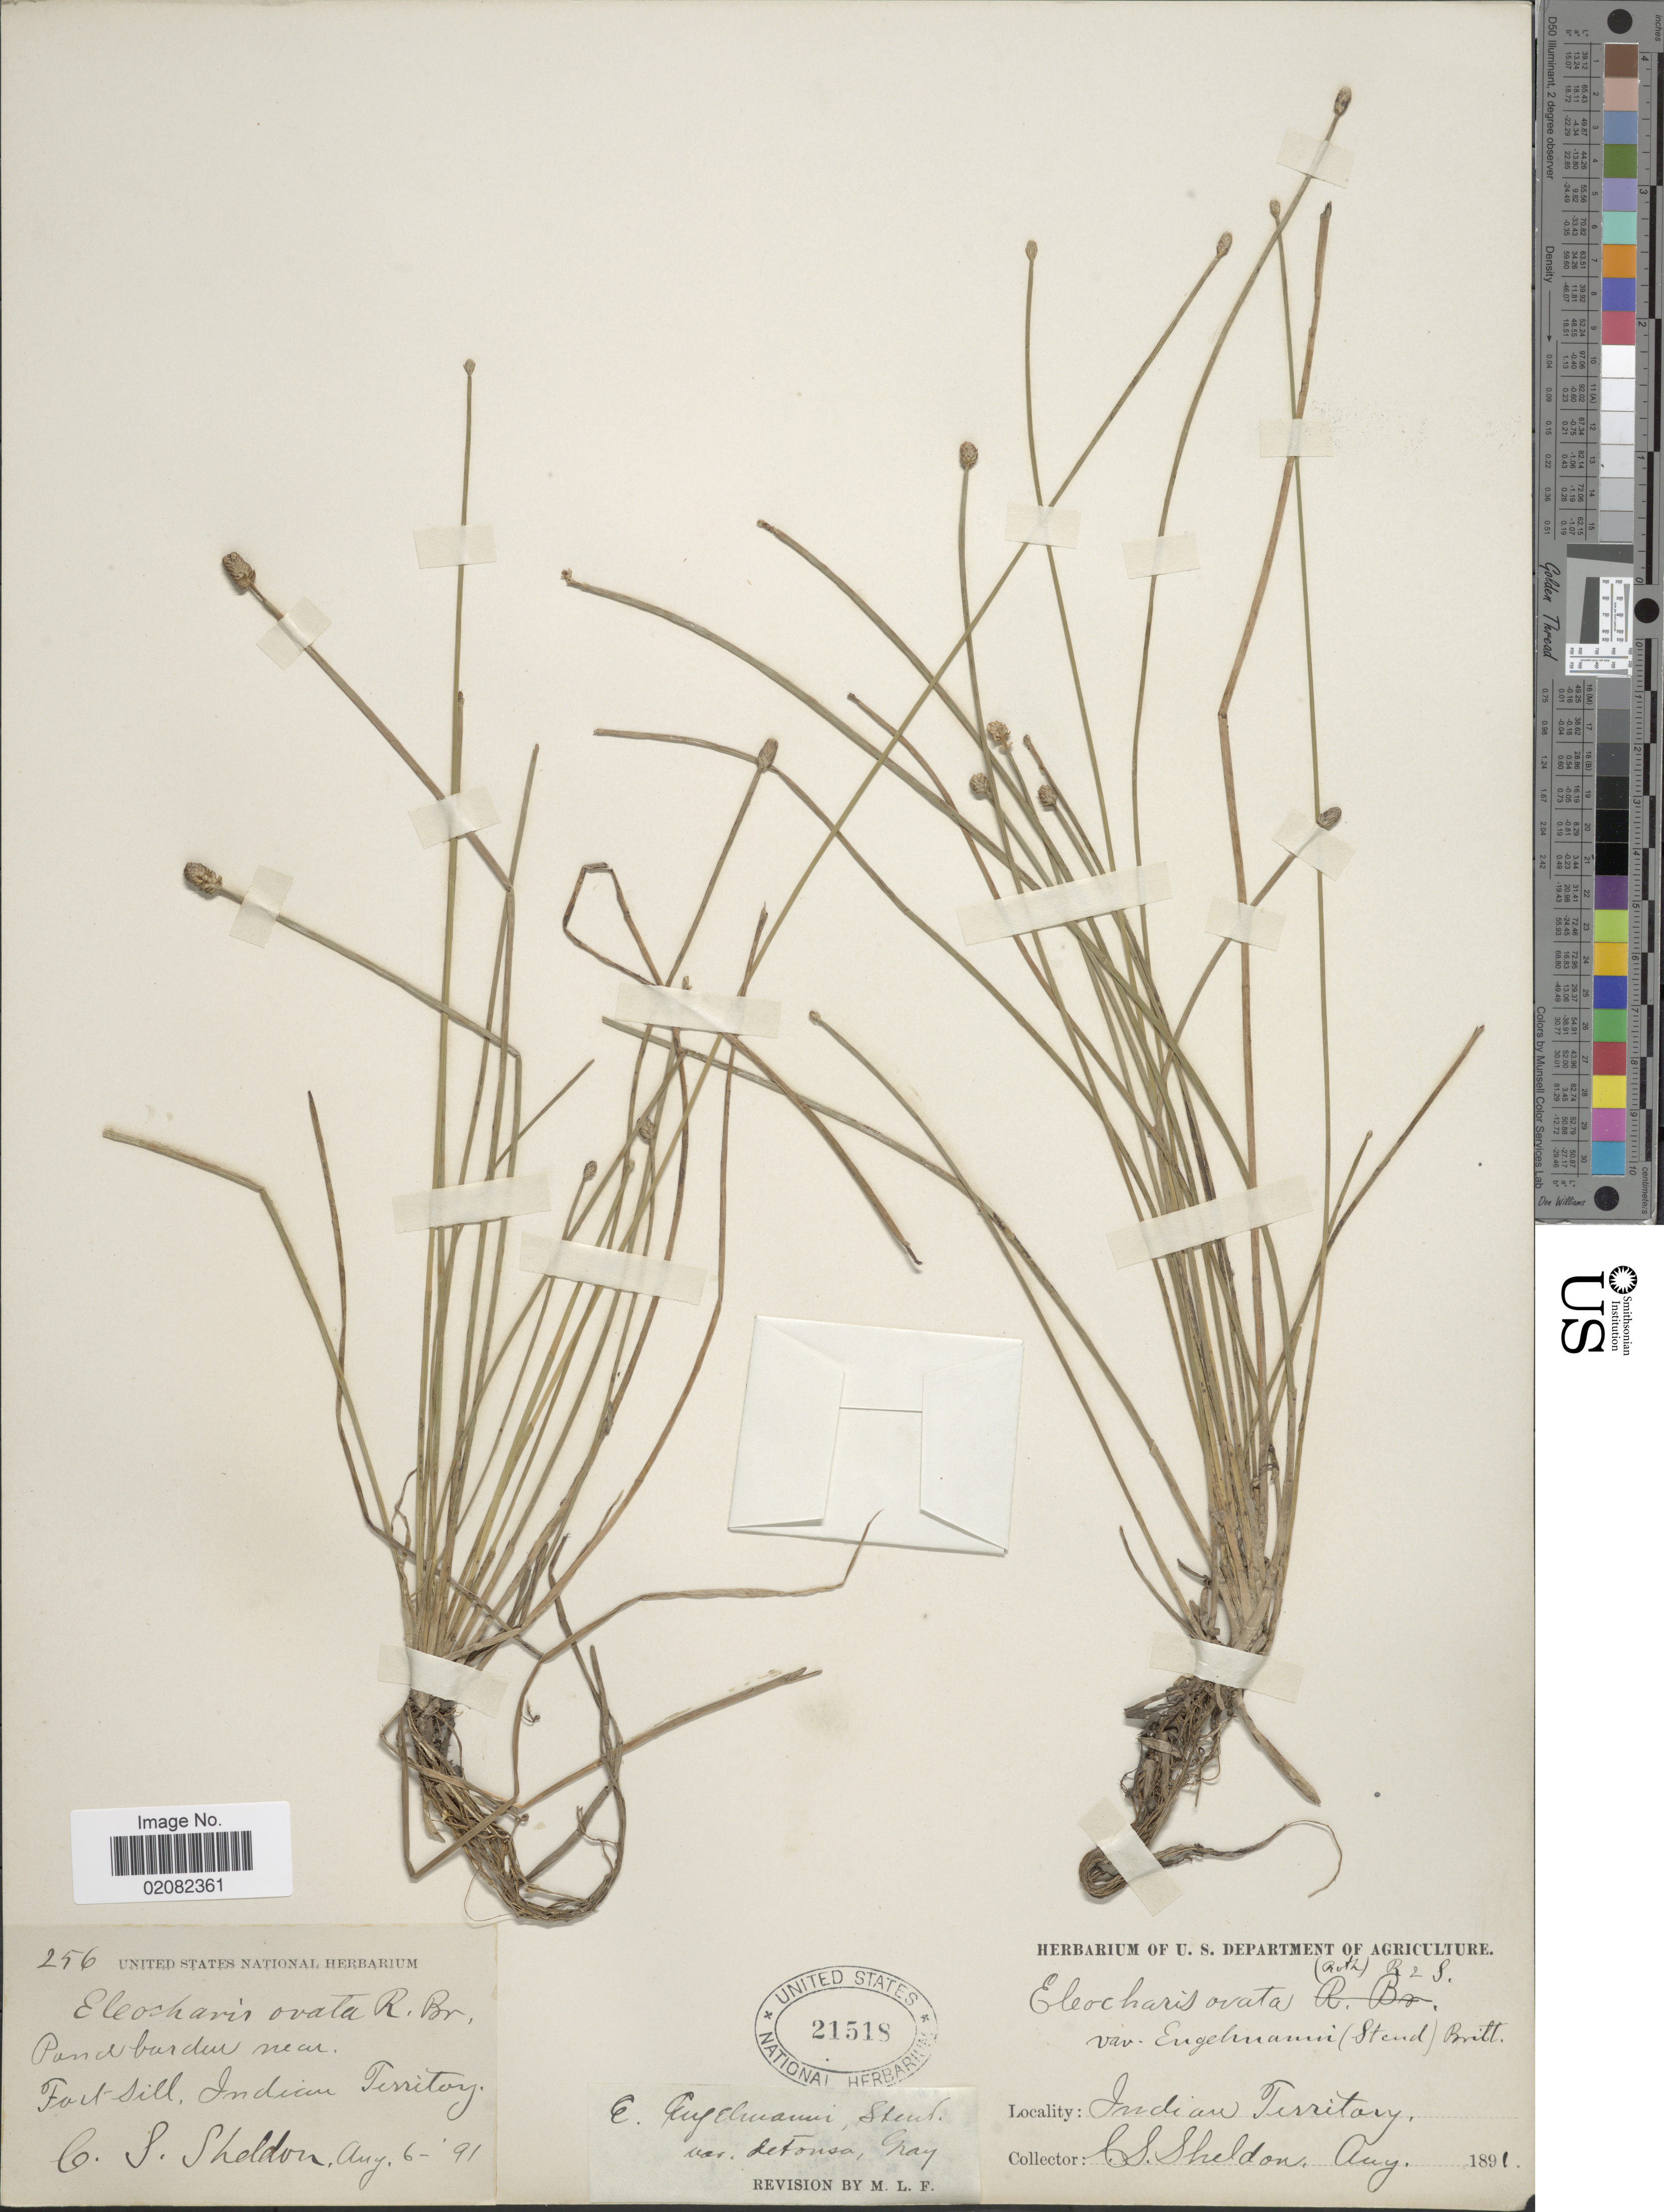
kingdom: Plantae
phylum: Tracheophyta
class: Liliopsida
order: Poales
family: Cyperaceae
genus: Eleocharis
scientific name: Eleocharis engelmannii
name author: Steud.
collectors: C. S. Sheldon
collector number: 256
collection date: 1891-08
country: United States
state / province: Oklahoma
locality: Indian Territory, Fort Sill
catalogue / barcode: US 21518